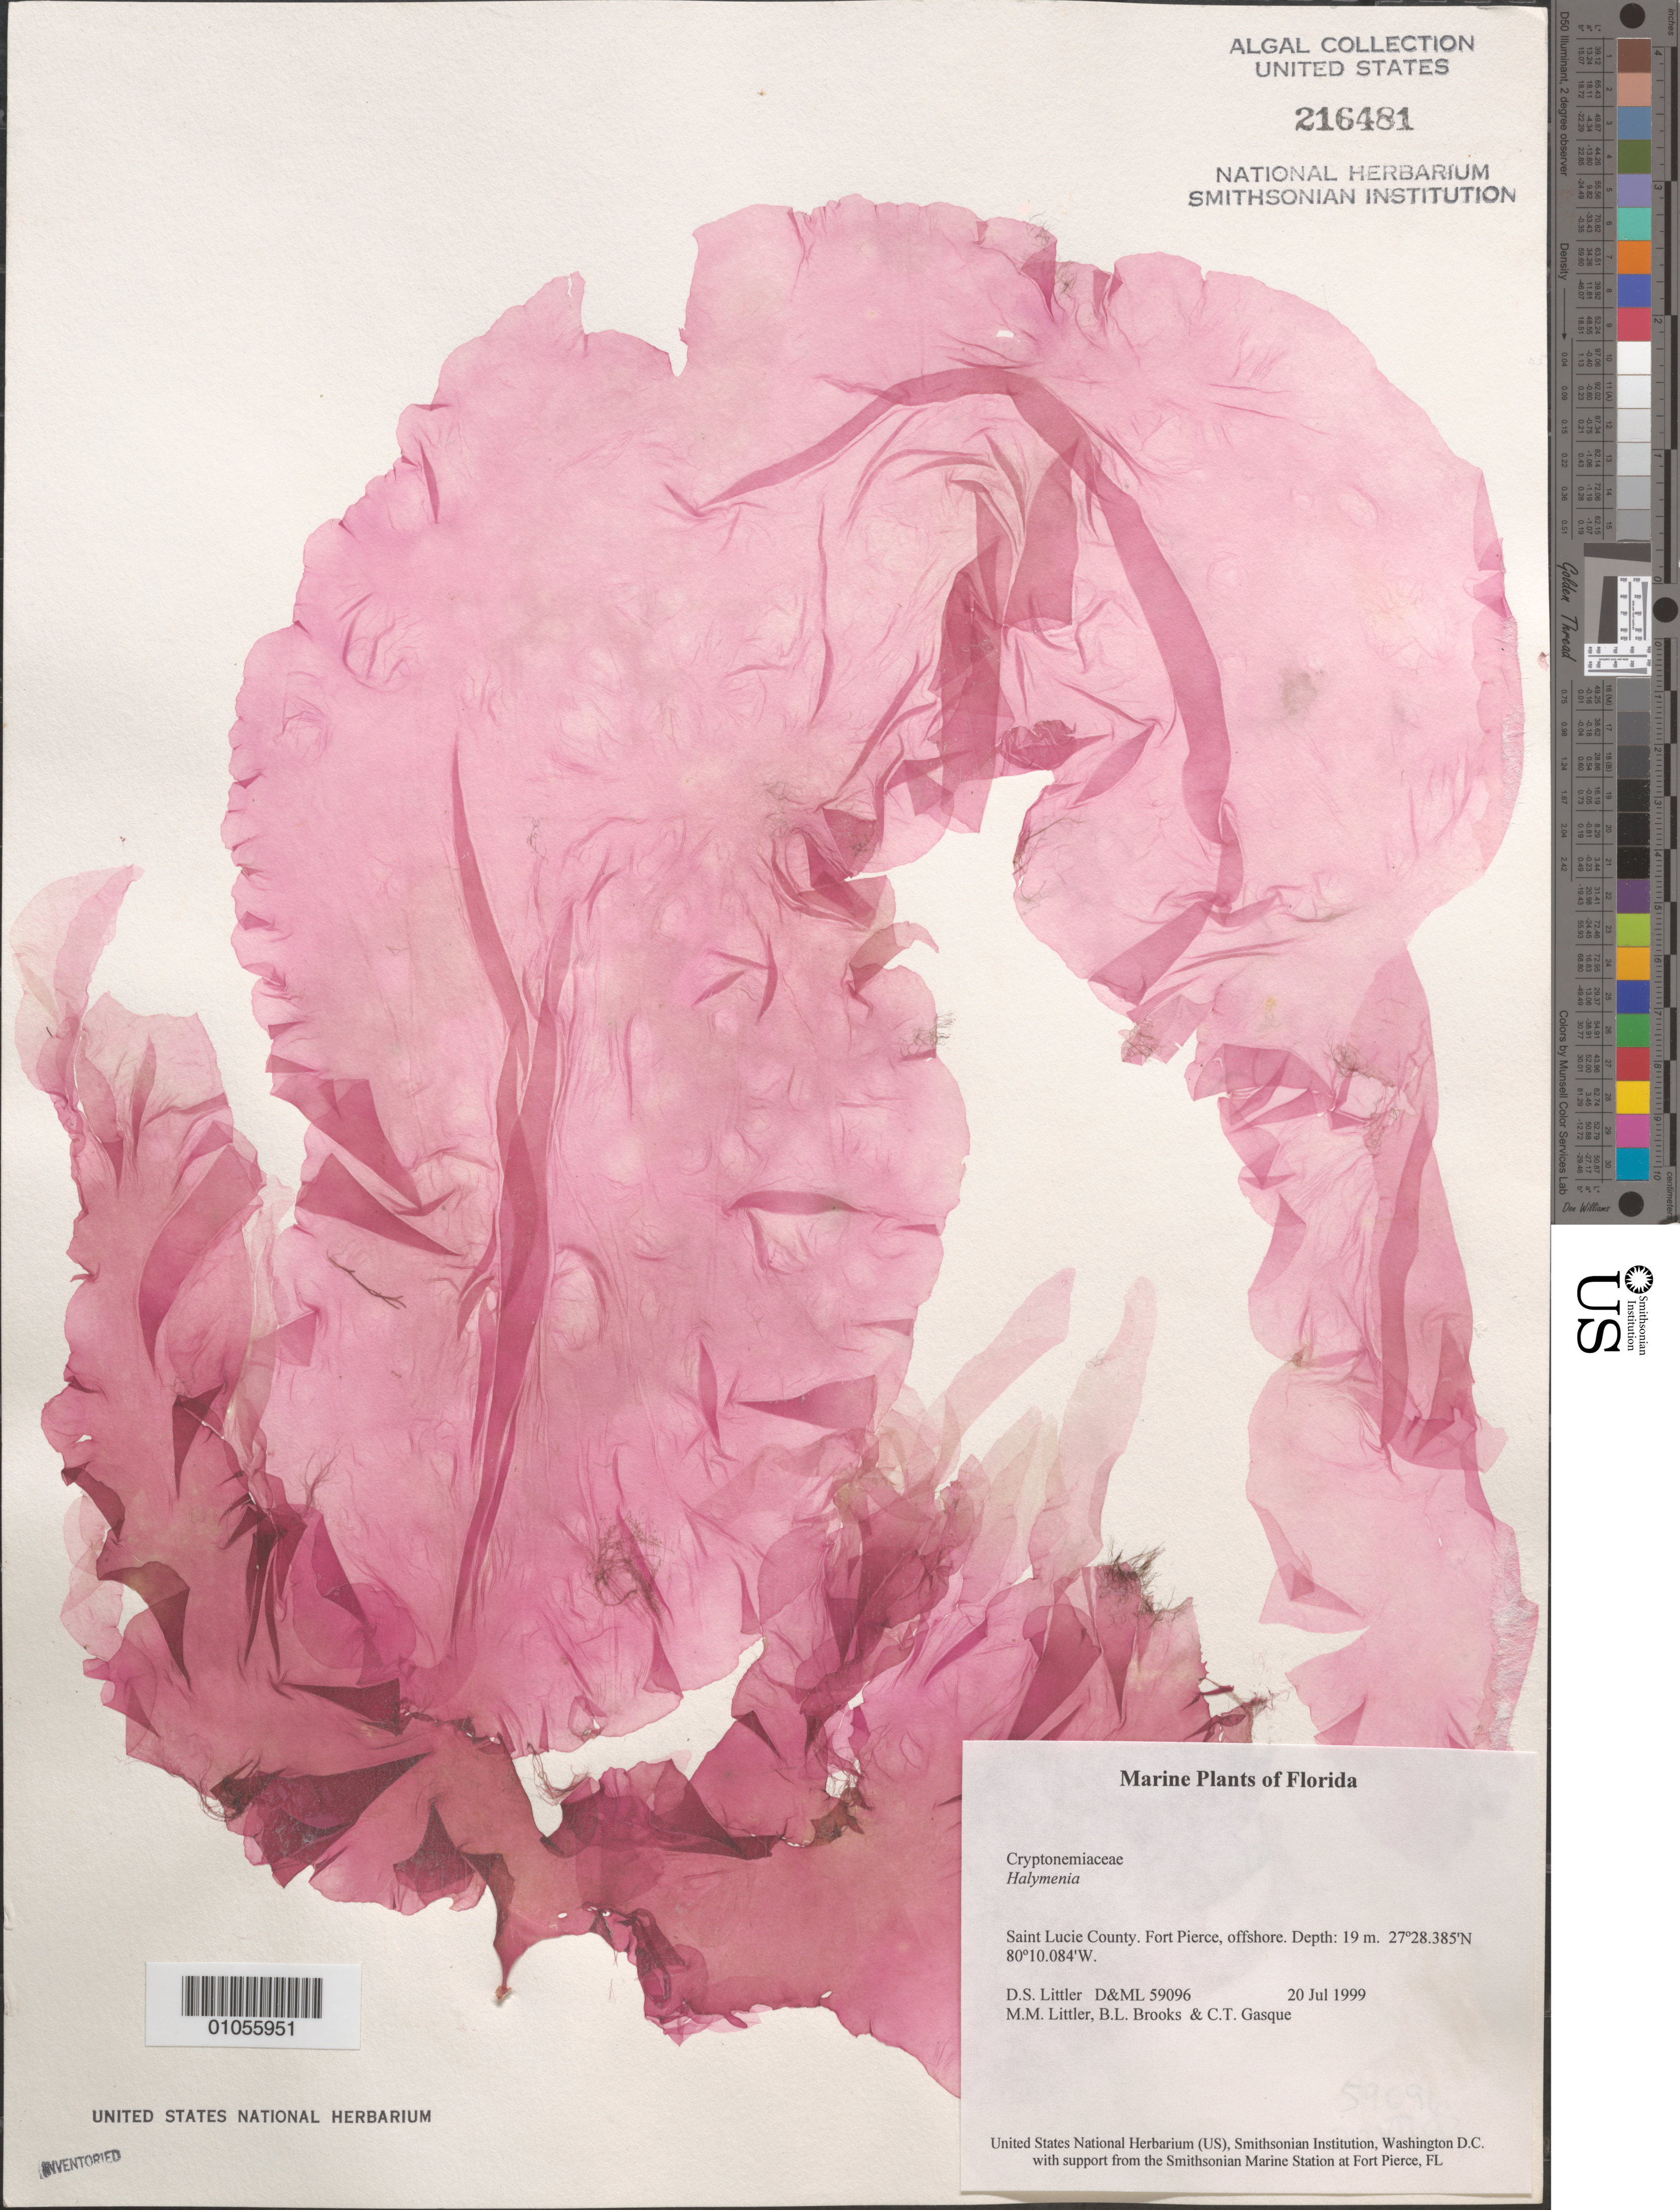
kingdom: Plantae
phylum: Rhodophyta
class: Florideophyceae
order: Halymeniales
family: Halymeniaceae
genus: Halymenia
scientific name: Halymenia sp.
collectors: D. S. Littler, M. M. Littler, B. Brooks & C. Gasque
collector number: D&ML 59096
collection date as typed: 20 Jul 1999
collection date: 1999-07-20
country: United States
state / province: Florida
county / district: Saint Lucie County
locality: Fort Pierce, offshore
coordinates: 27 28.385'N, 80 10.084'W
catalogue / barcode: US 216481